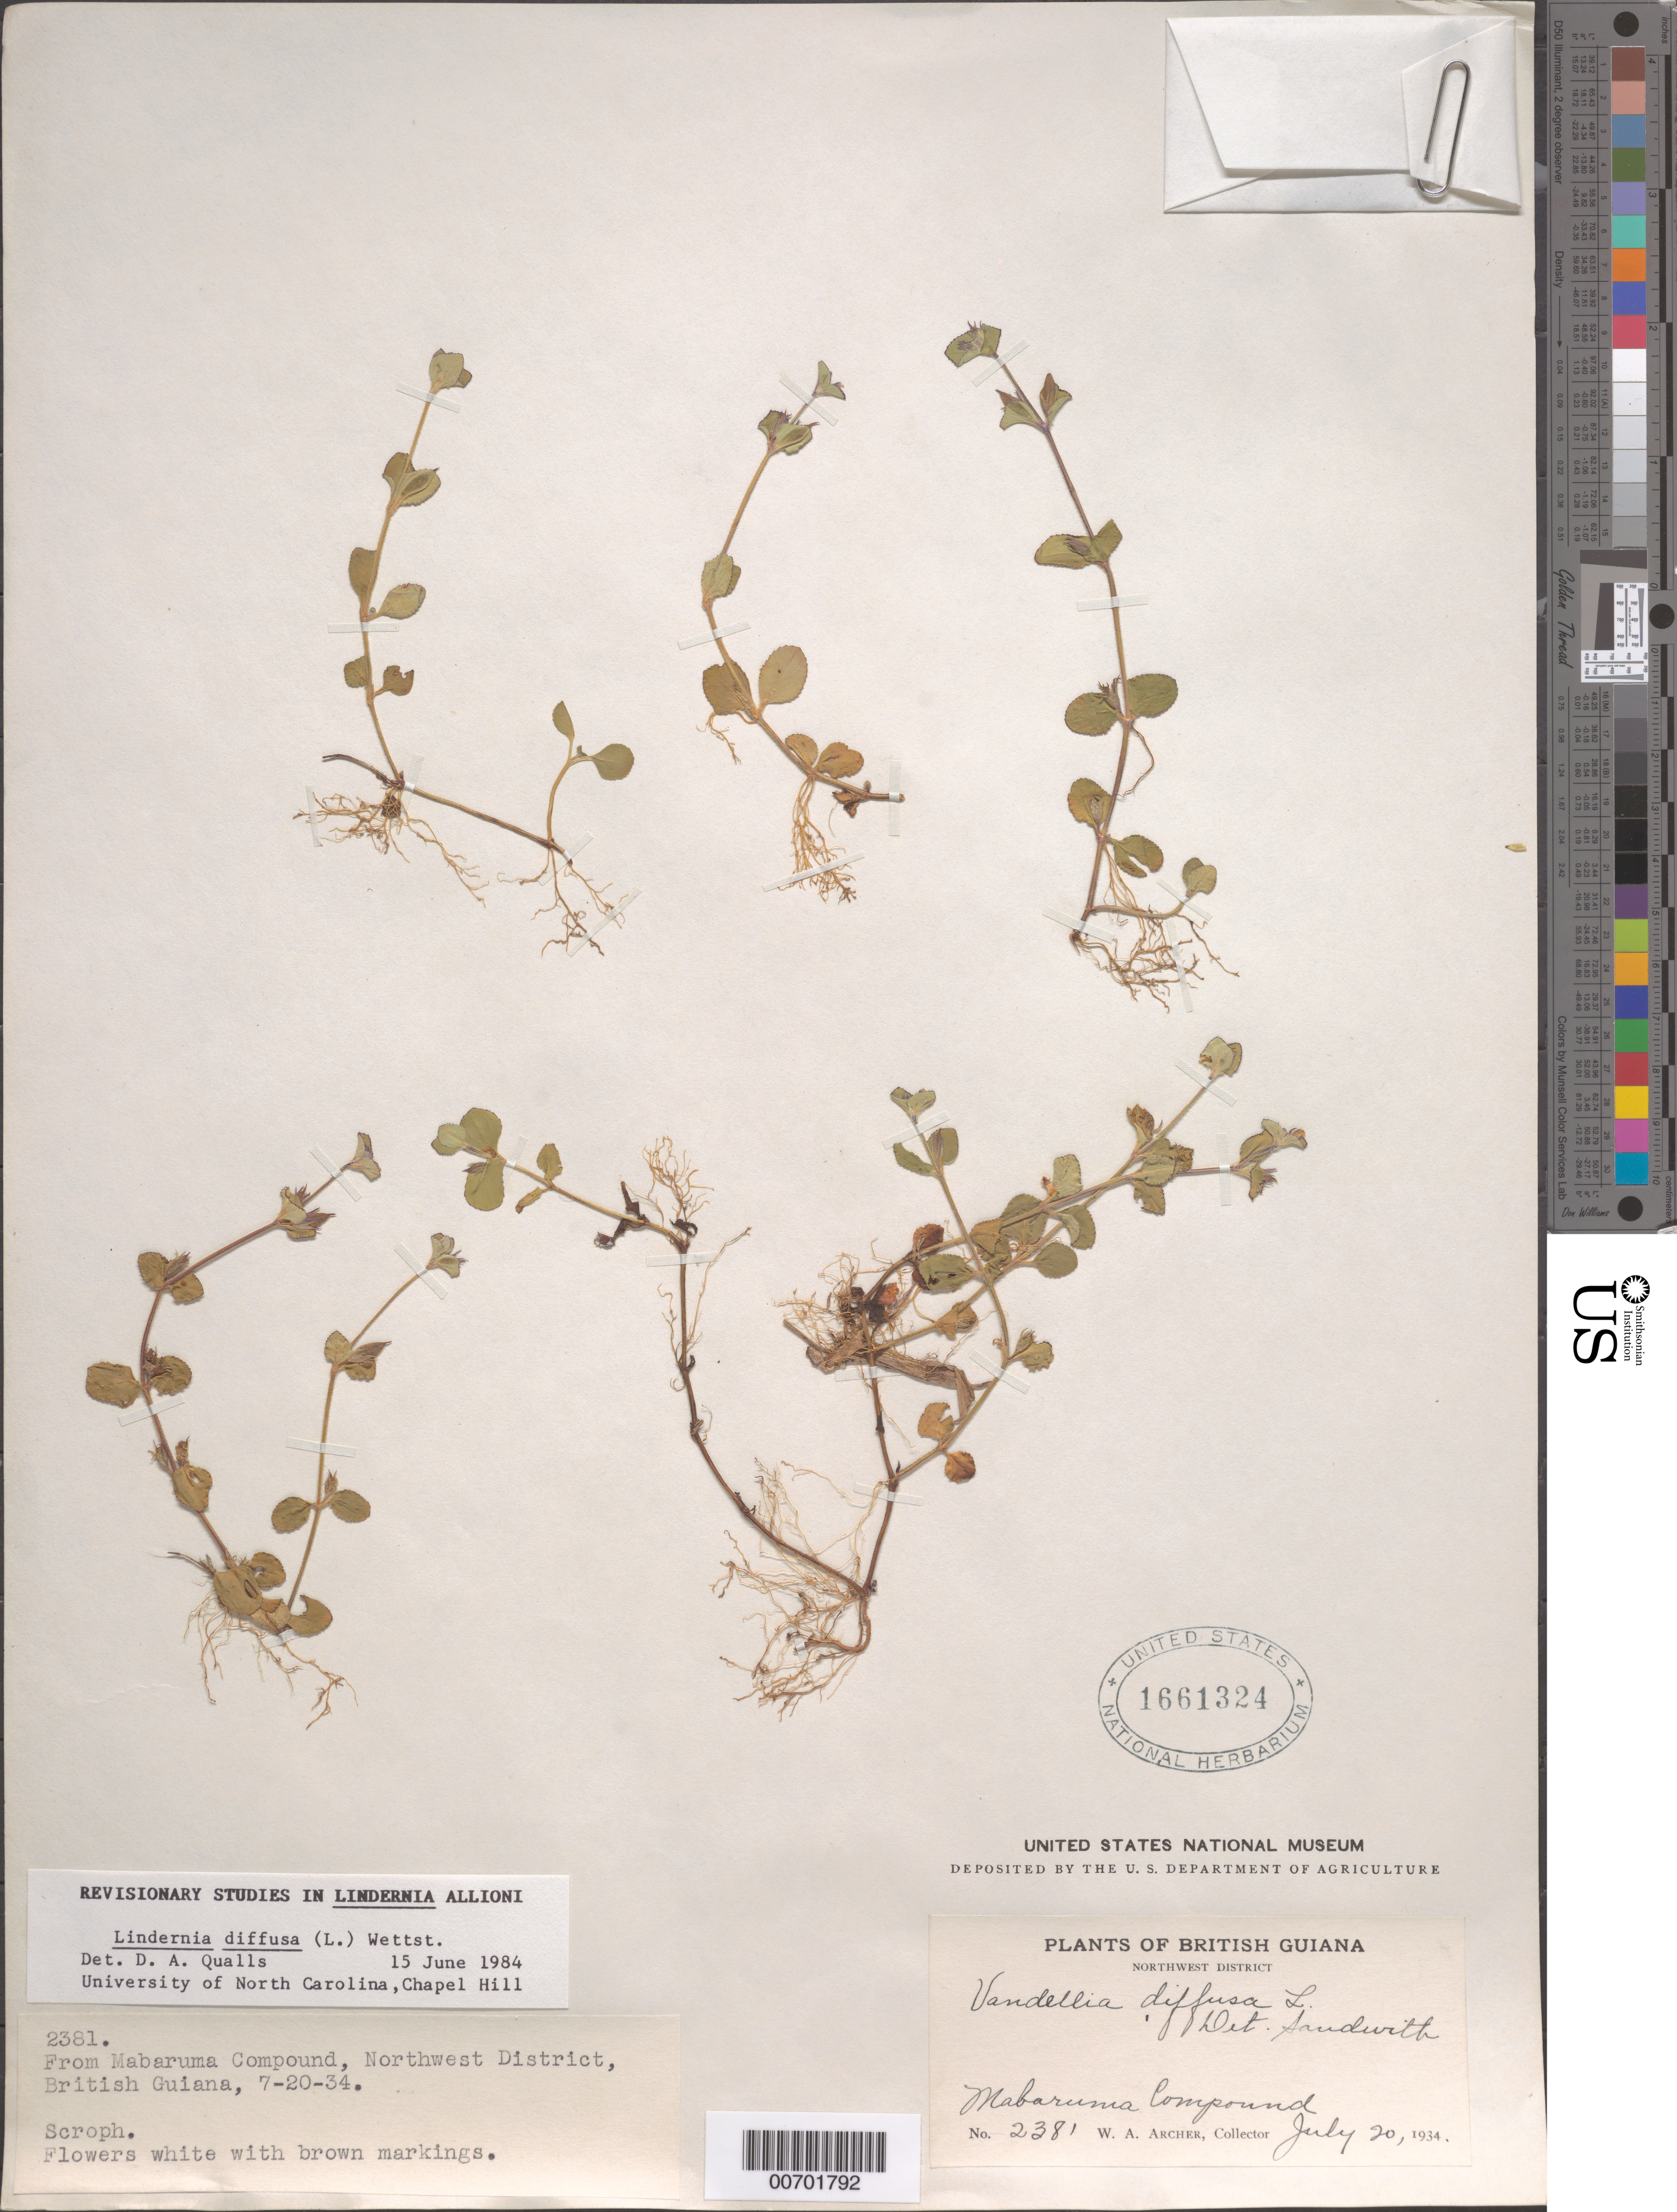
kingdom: Plantae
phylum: Tracheophyta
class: Magnoliopsida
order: Lamiales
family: Linderniaceae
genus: Lindernia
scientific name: Lindernia diffusa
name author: (L.) Wettst.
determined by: Qualls, D. A.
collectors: W. A. Archer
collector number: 2381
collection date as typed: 20-Jul-34 to 22-Jul-34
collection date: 1934-07-20/1934-07-22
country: Guyana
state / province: Barima-Waini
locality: Mabaruma Compound, NW Dist.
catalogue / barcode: US 1661324